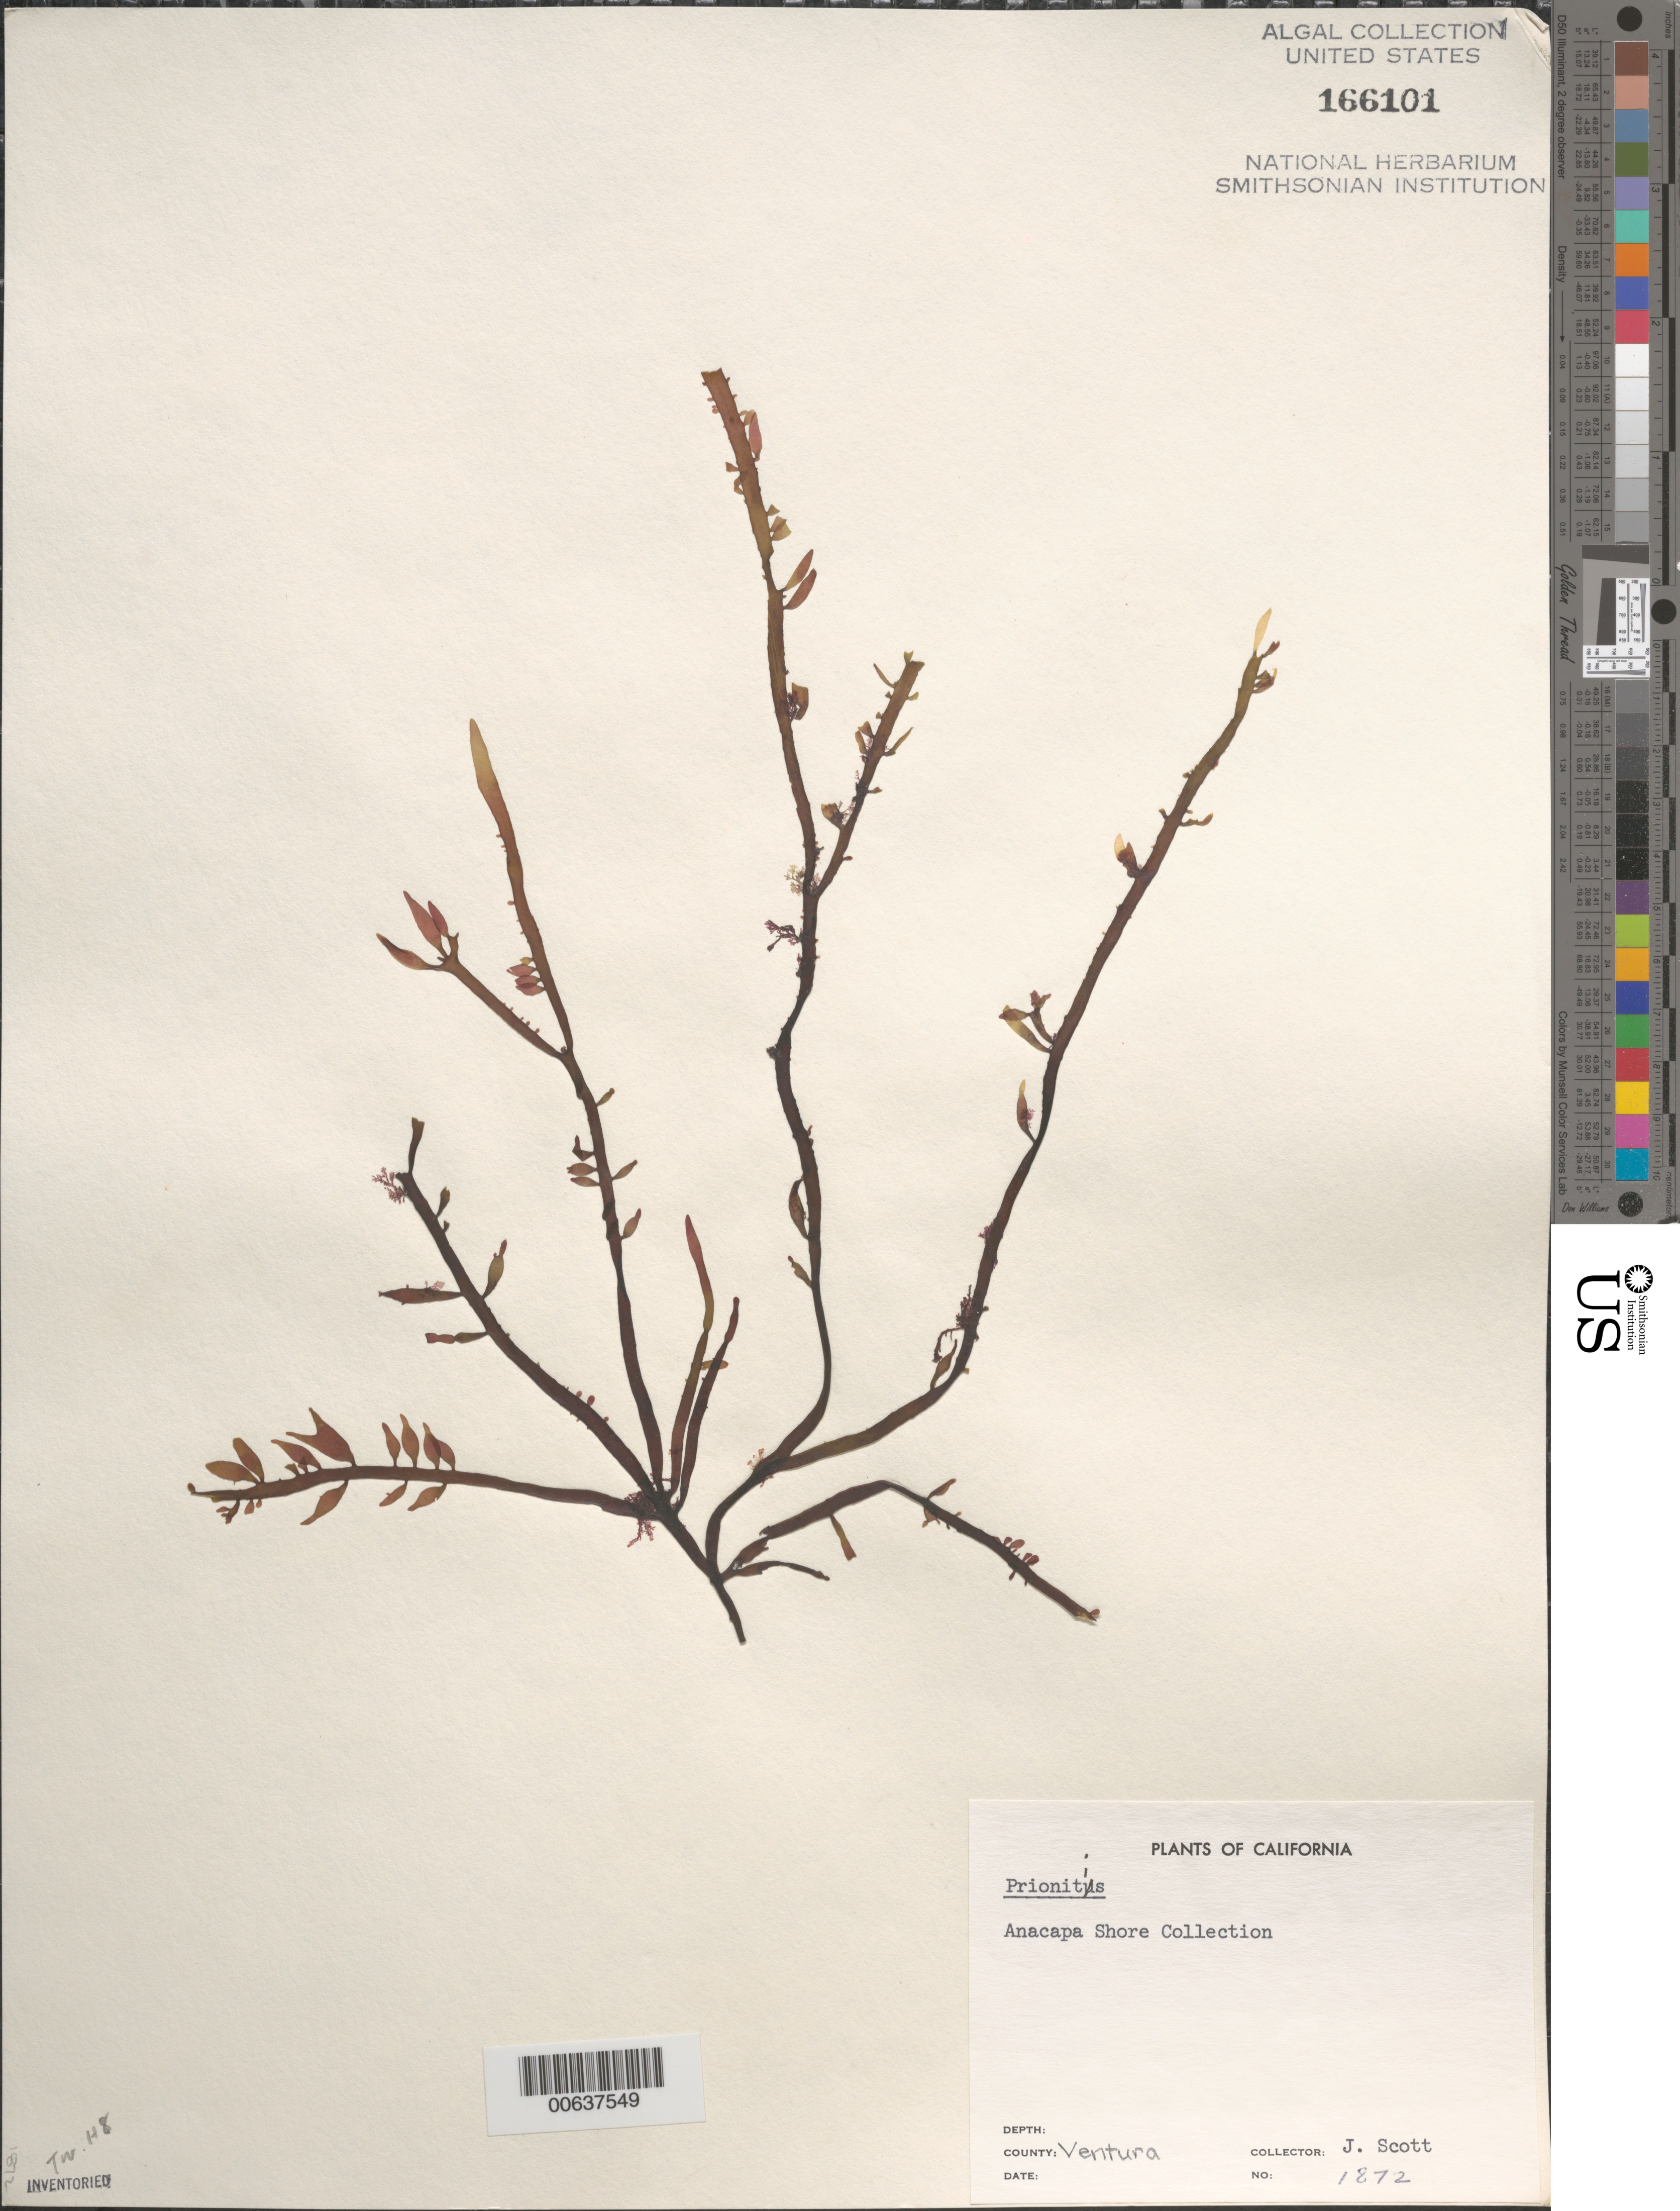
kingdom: Plantae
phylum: Rhodophyta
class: Florideophyceae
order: Cryptonemiales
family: Cryptonemiaceae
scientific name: Prionitis sp.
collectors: J. Scott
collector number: Neushul 1872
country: United States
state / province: California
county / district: Ventura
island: Anacapa Island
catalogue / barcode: US 166101